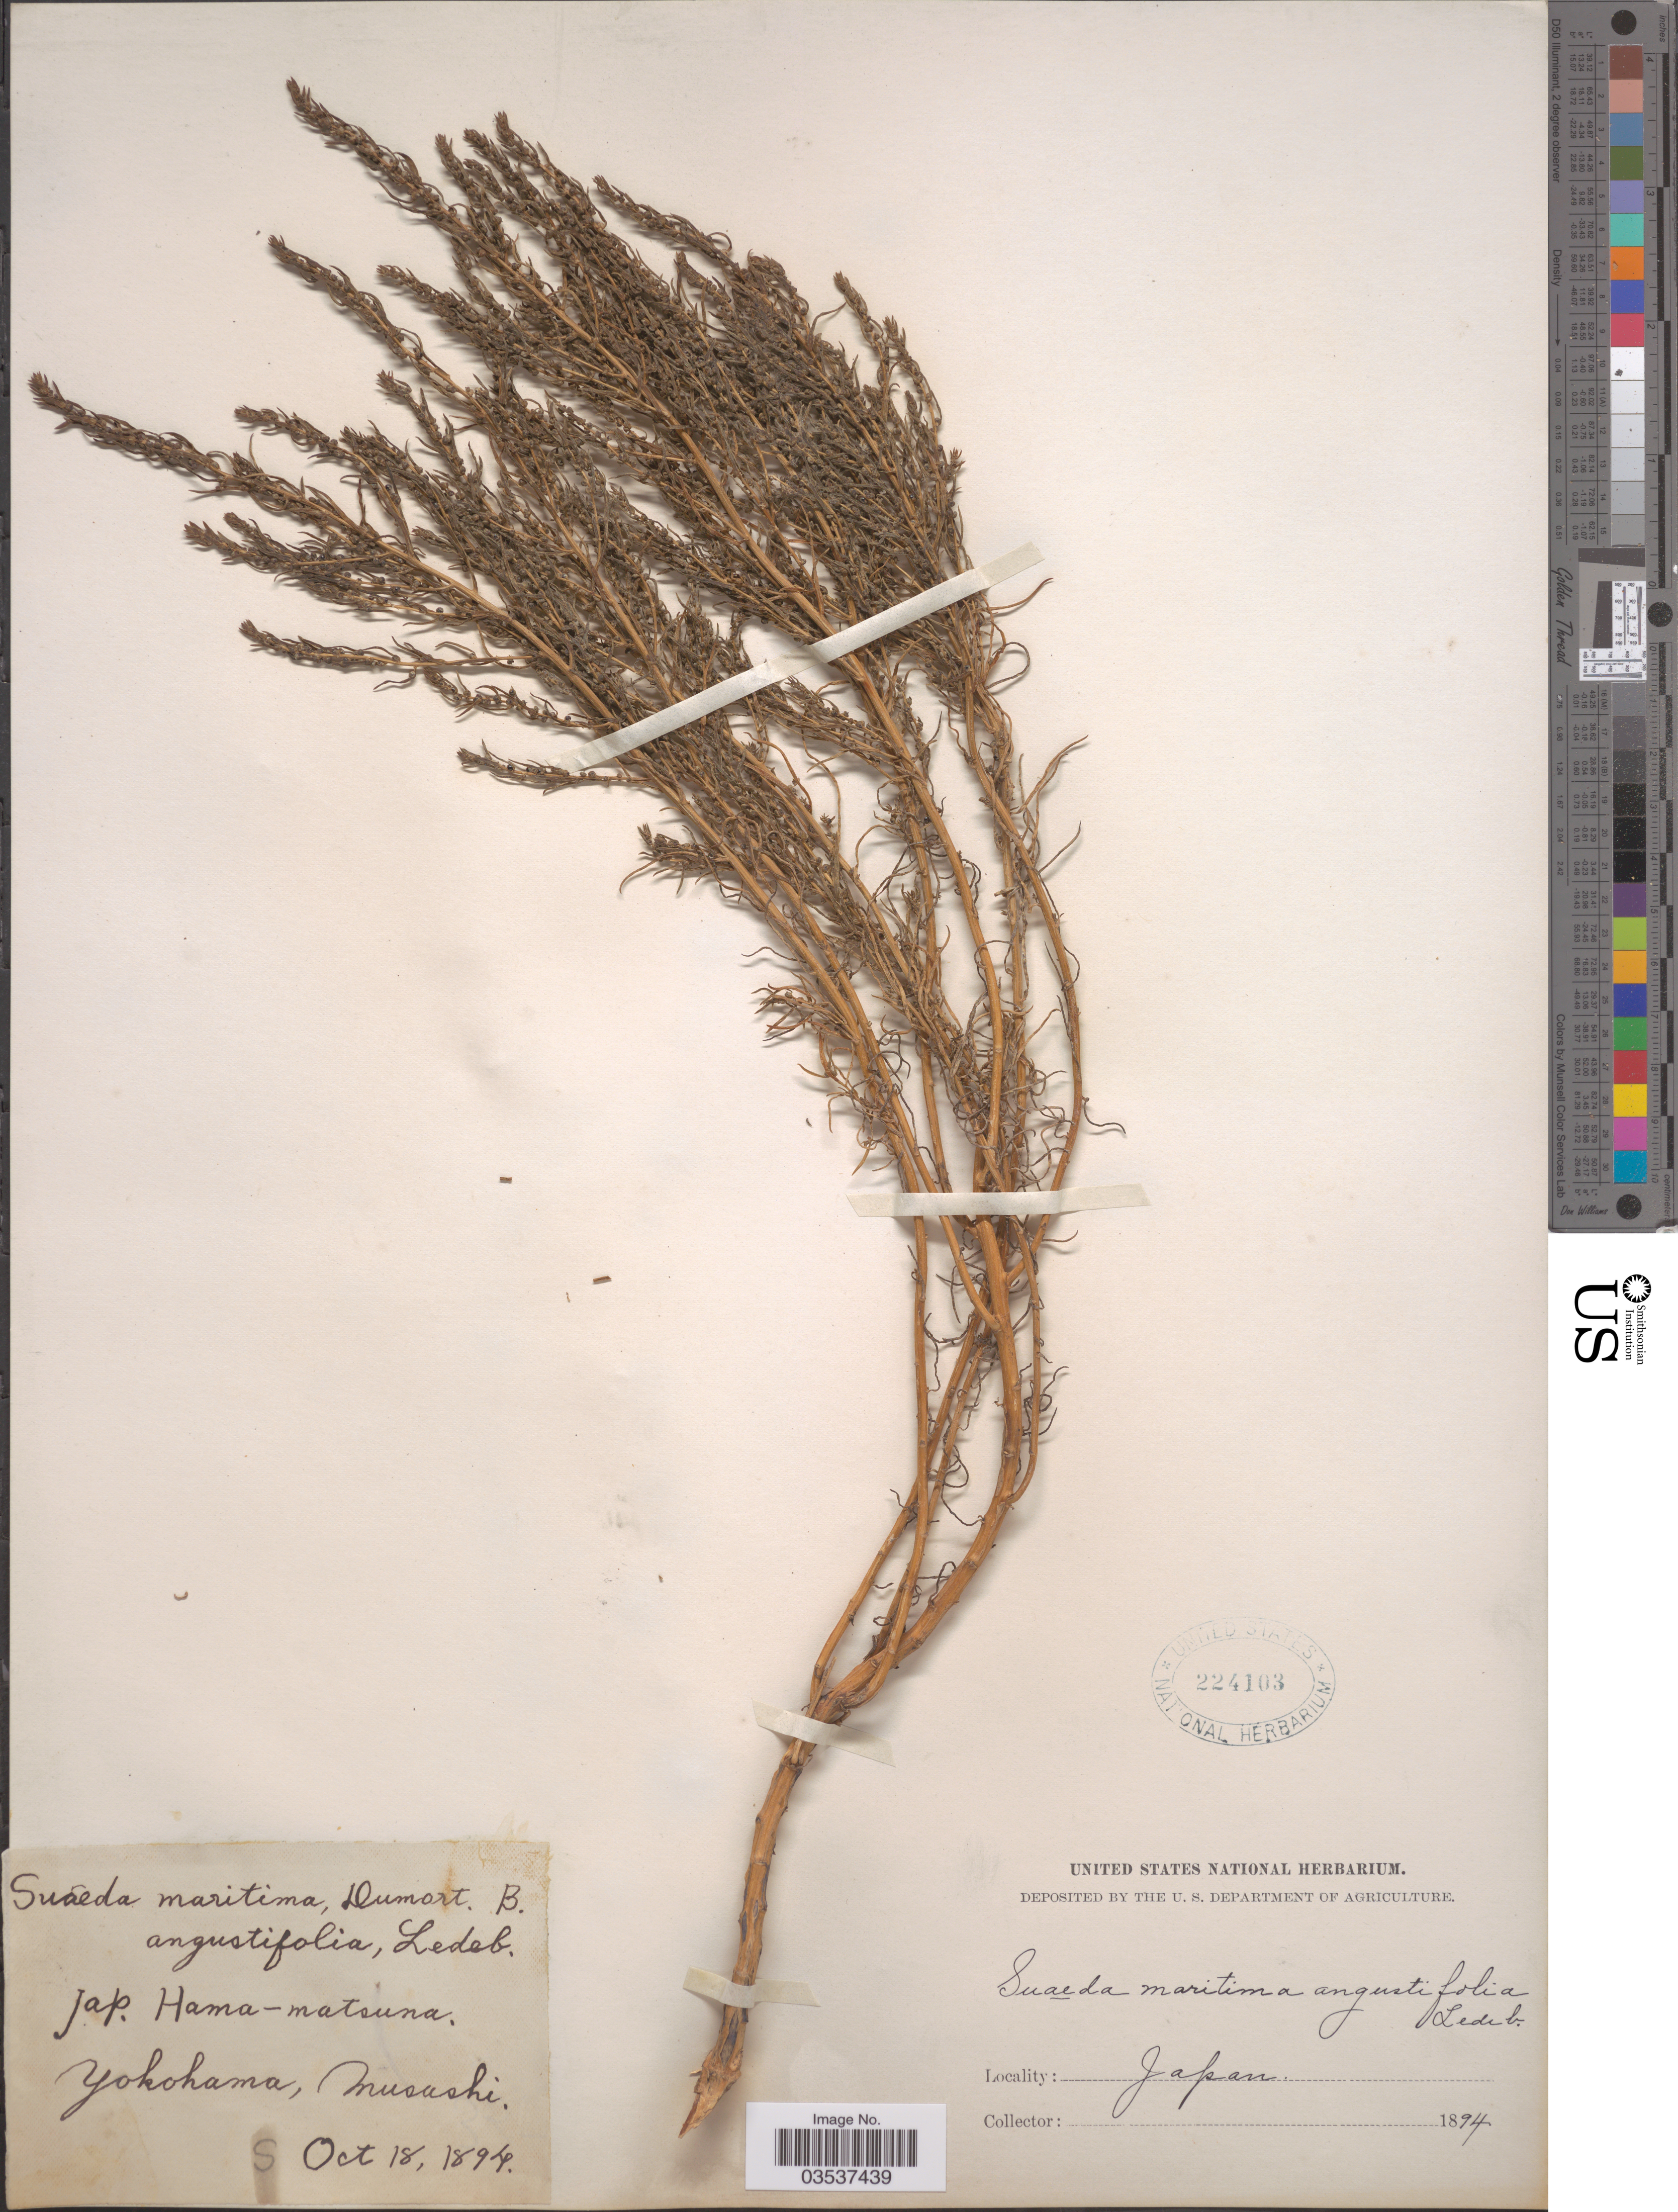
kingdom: Plantae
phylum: Tracheophyta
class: Magnoliopsida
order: Caryophyllales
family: Amaranthaceae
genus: Suaeda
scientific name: Suaeda maritima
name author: (L.) Dumort.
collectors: ex herb. United States National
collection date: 1894-10-18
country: Japan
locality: Yokohama, Musashi.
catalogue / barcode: US 224103